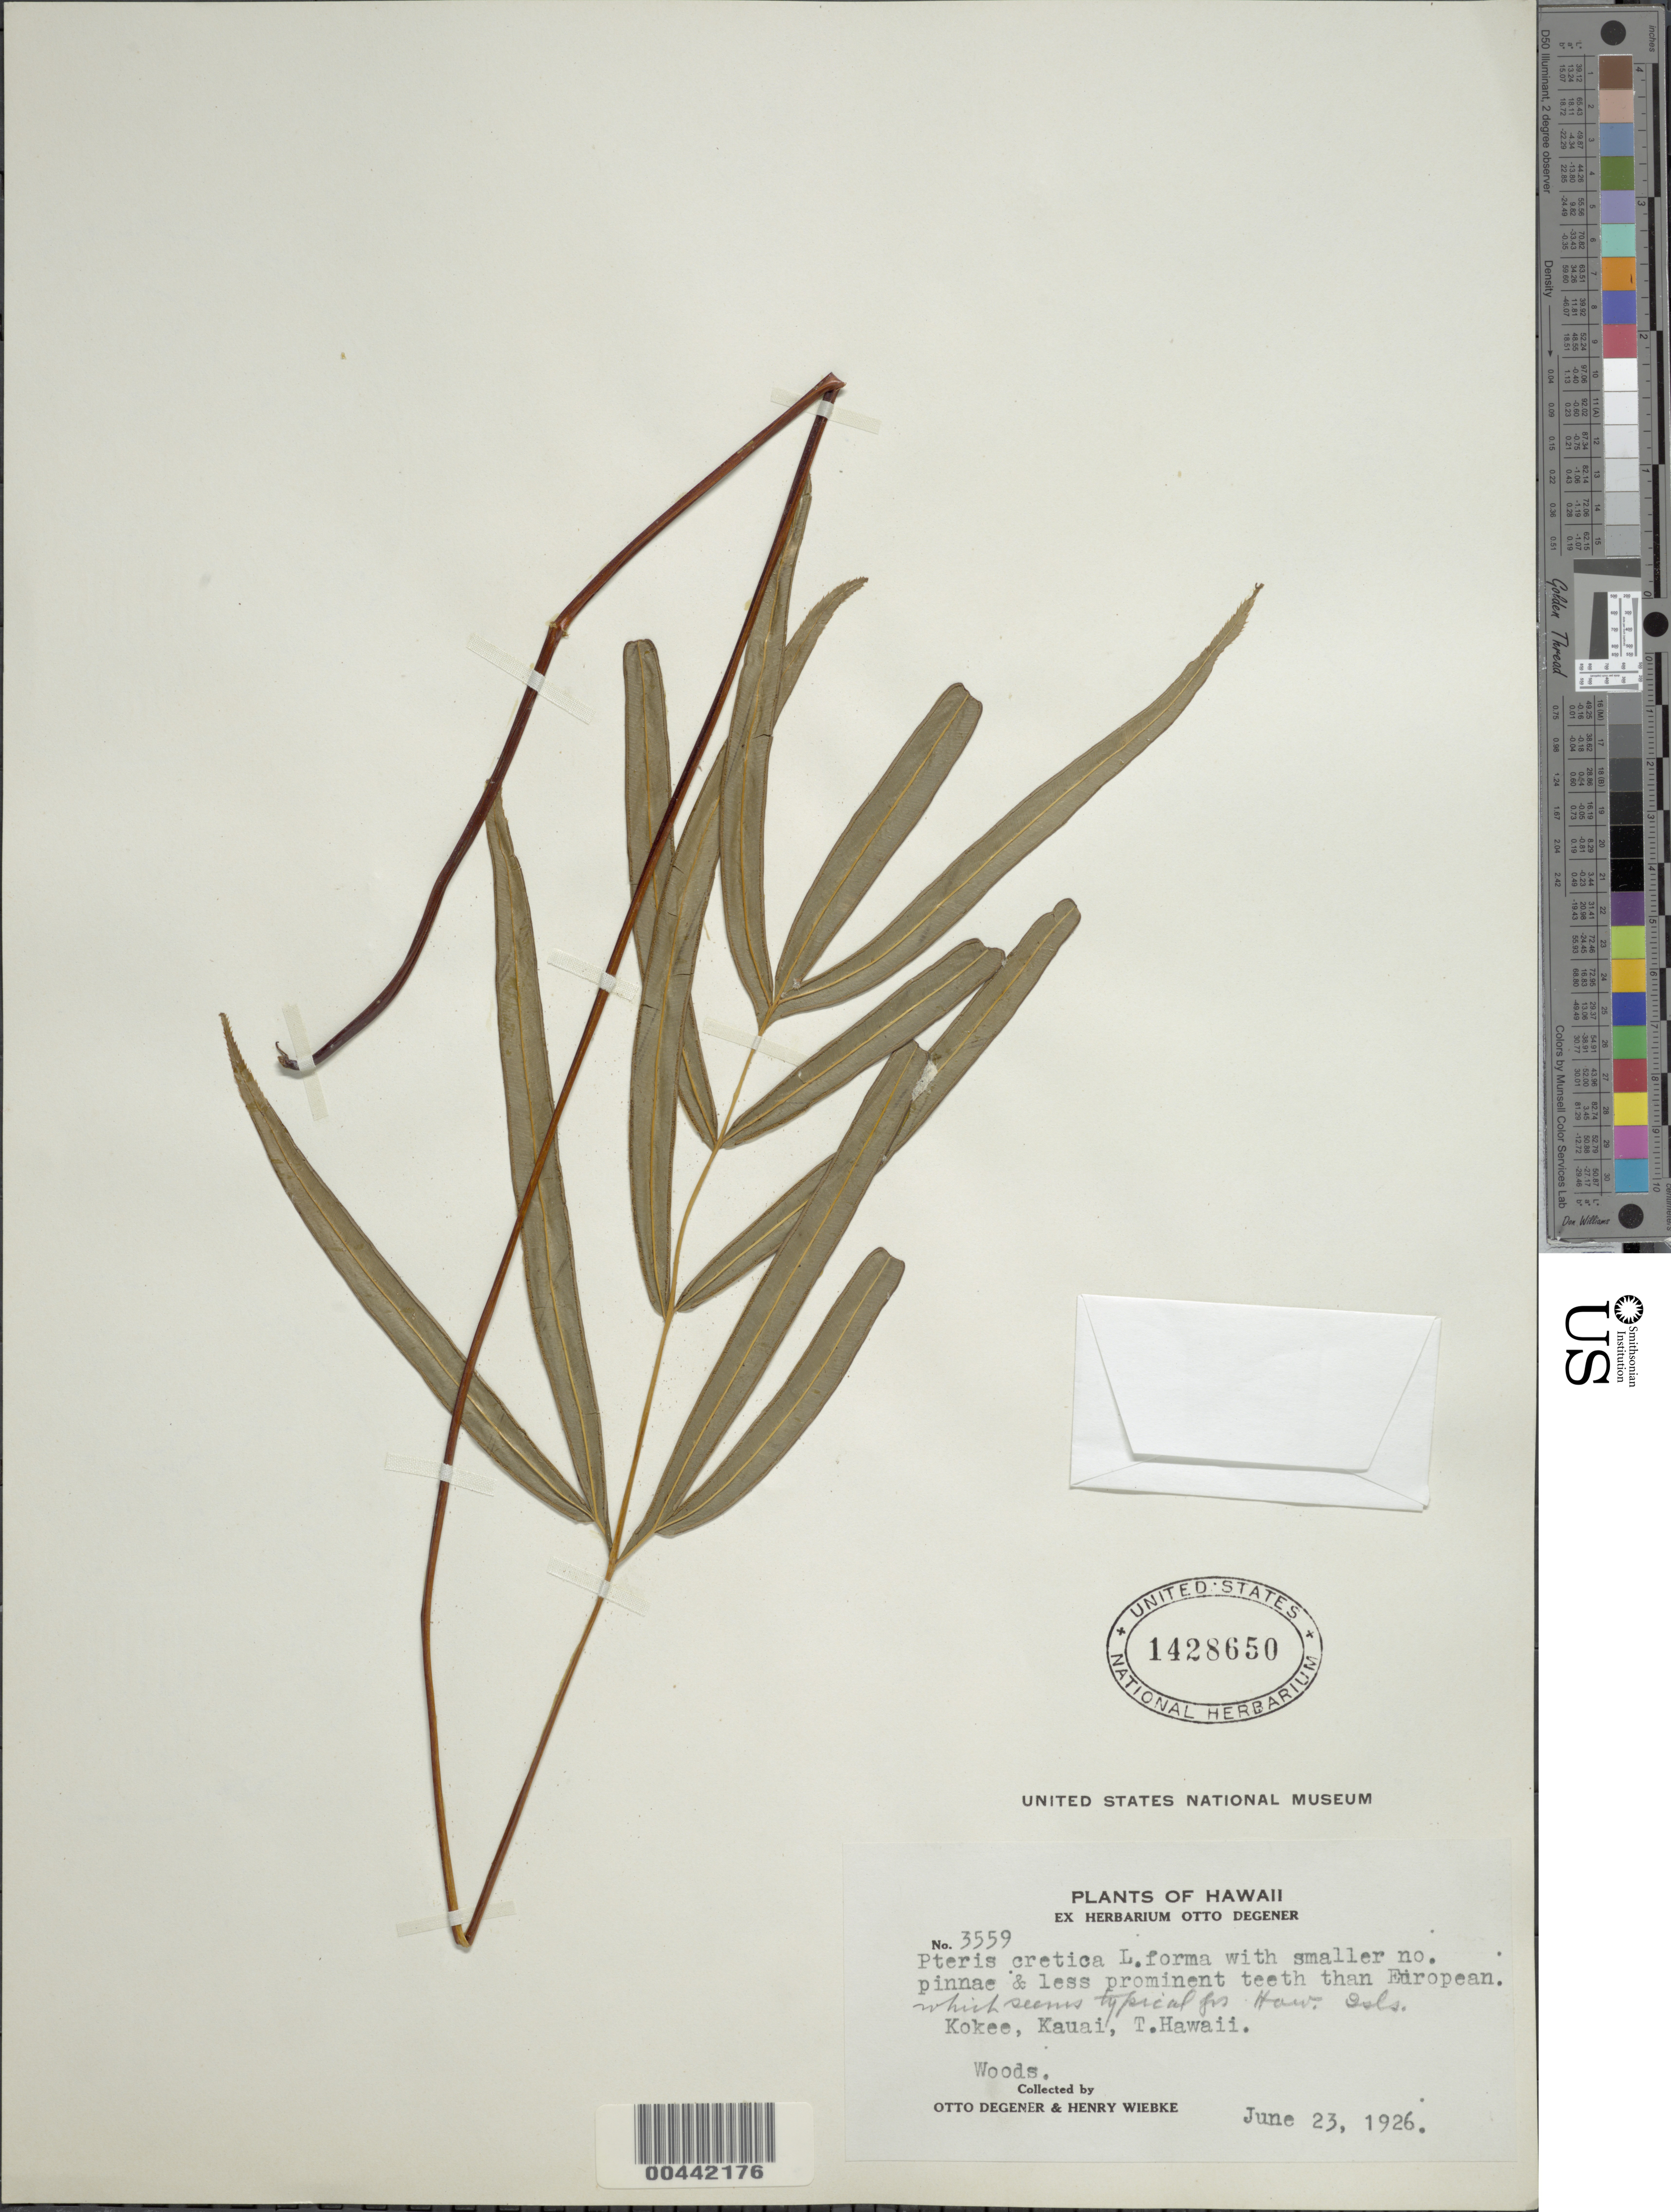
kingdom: Plantae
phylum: Tracheophyta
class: Polypodiopsida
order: Polypodiales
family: Pteridaceae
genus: Pteris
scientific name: Pteris cretica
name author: L.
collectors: O. Degener & H. Wiebke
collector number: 3559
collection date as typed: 23 Jun 1926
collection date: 1926-06-23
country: United States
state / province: Hawaii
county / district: Kauai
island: Kaua'i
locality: Kokee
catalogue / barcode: US 1428650